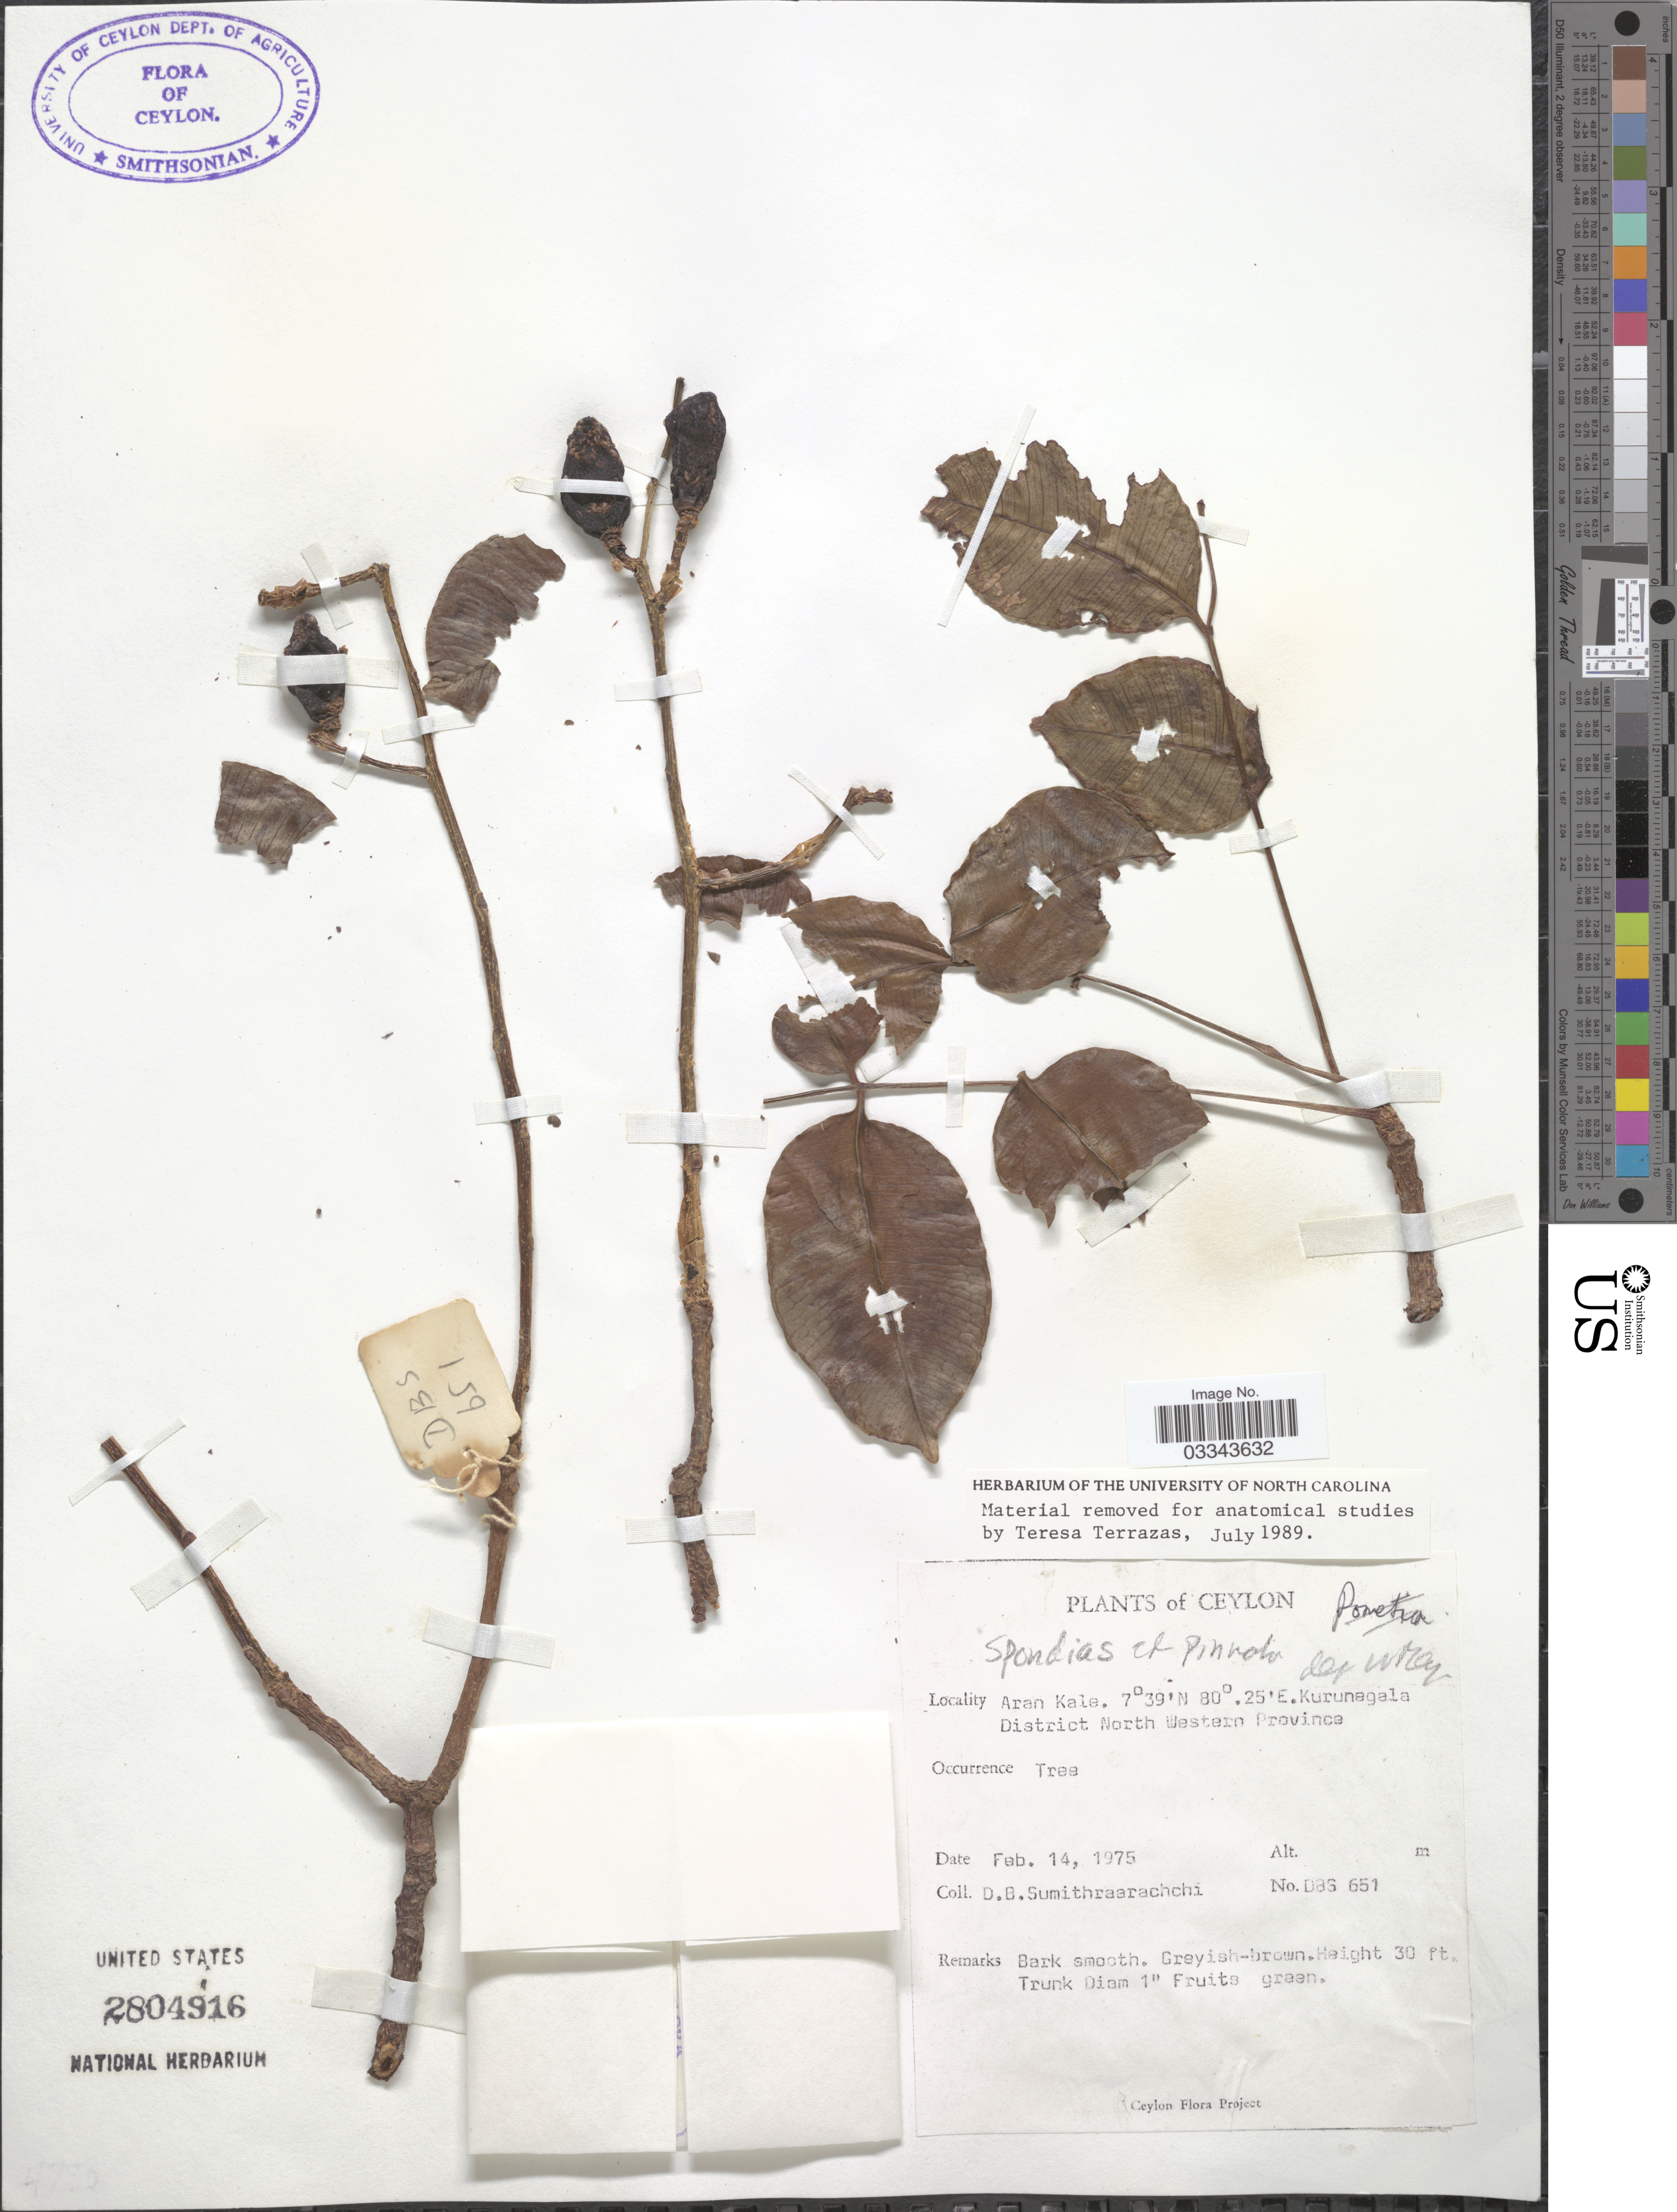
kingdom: Plantae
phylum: Tracheophyta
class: Magnoliopsida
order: Sapindales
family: Anacardiaceae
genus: Spondias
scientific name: Spondias pinnata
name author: (L. f.) Kurz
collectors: D. B. Sumithraarachchi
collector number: DBS651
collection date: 1975-02-14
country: Sri Lanka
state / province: North Western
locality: Ceylon, Aran Kale. Kurunegala District, North Western Provinca.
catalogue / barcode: US 2804916